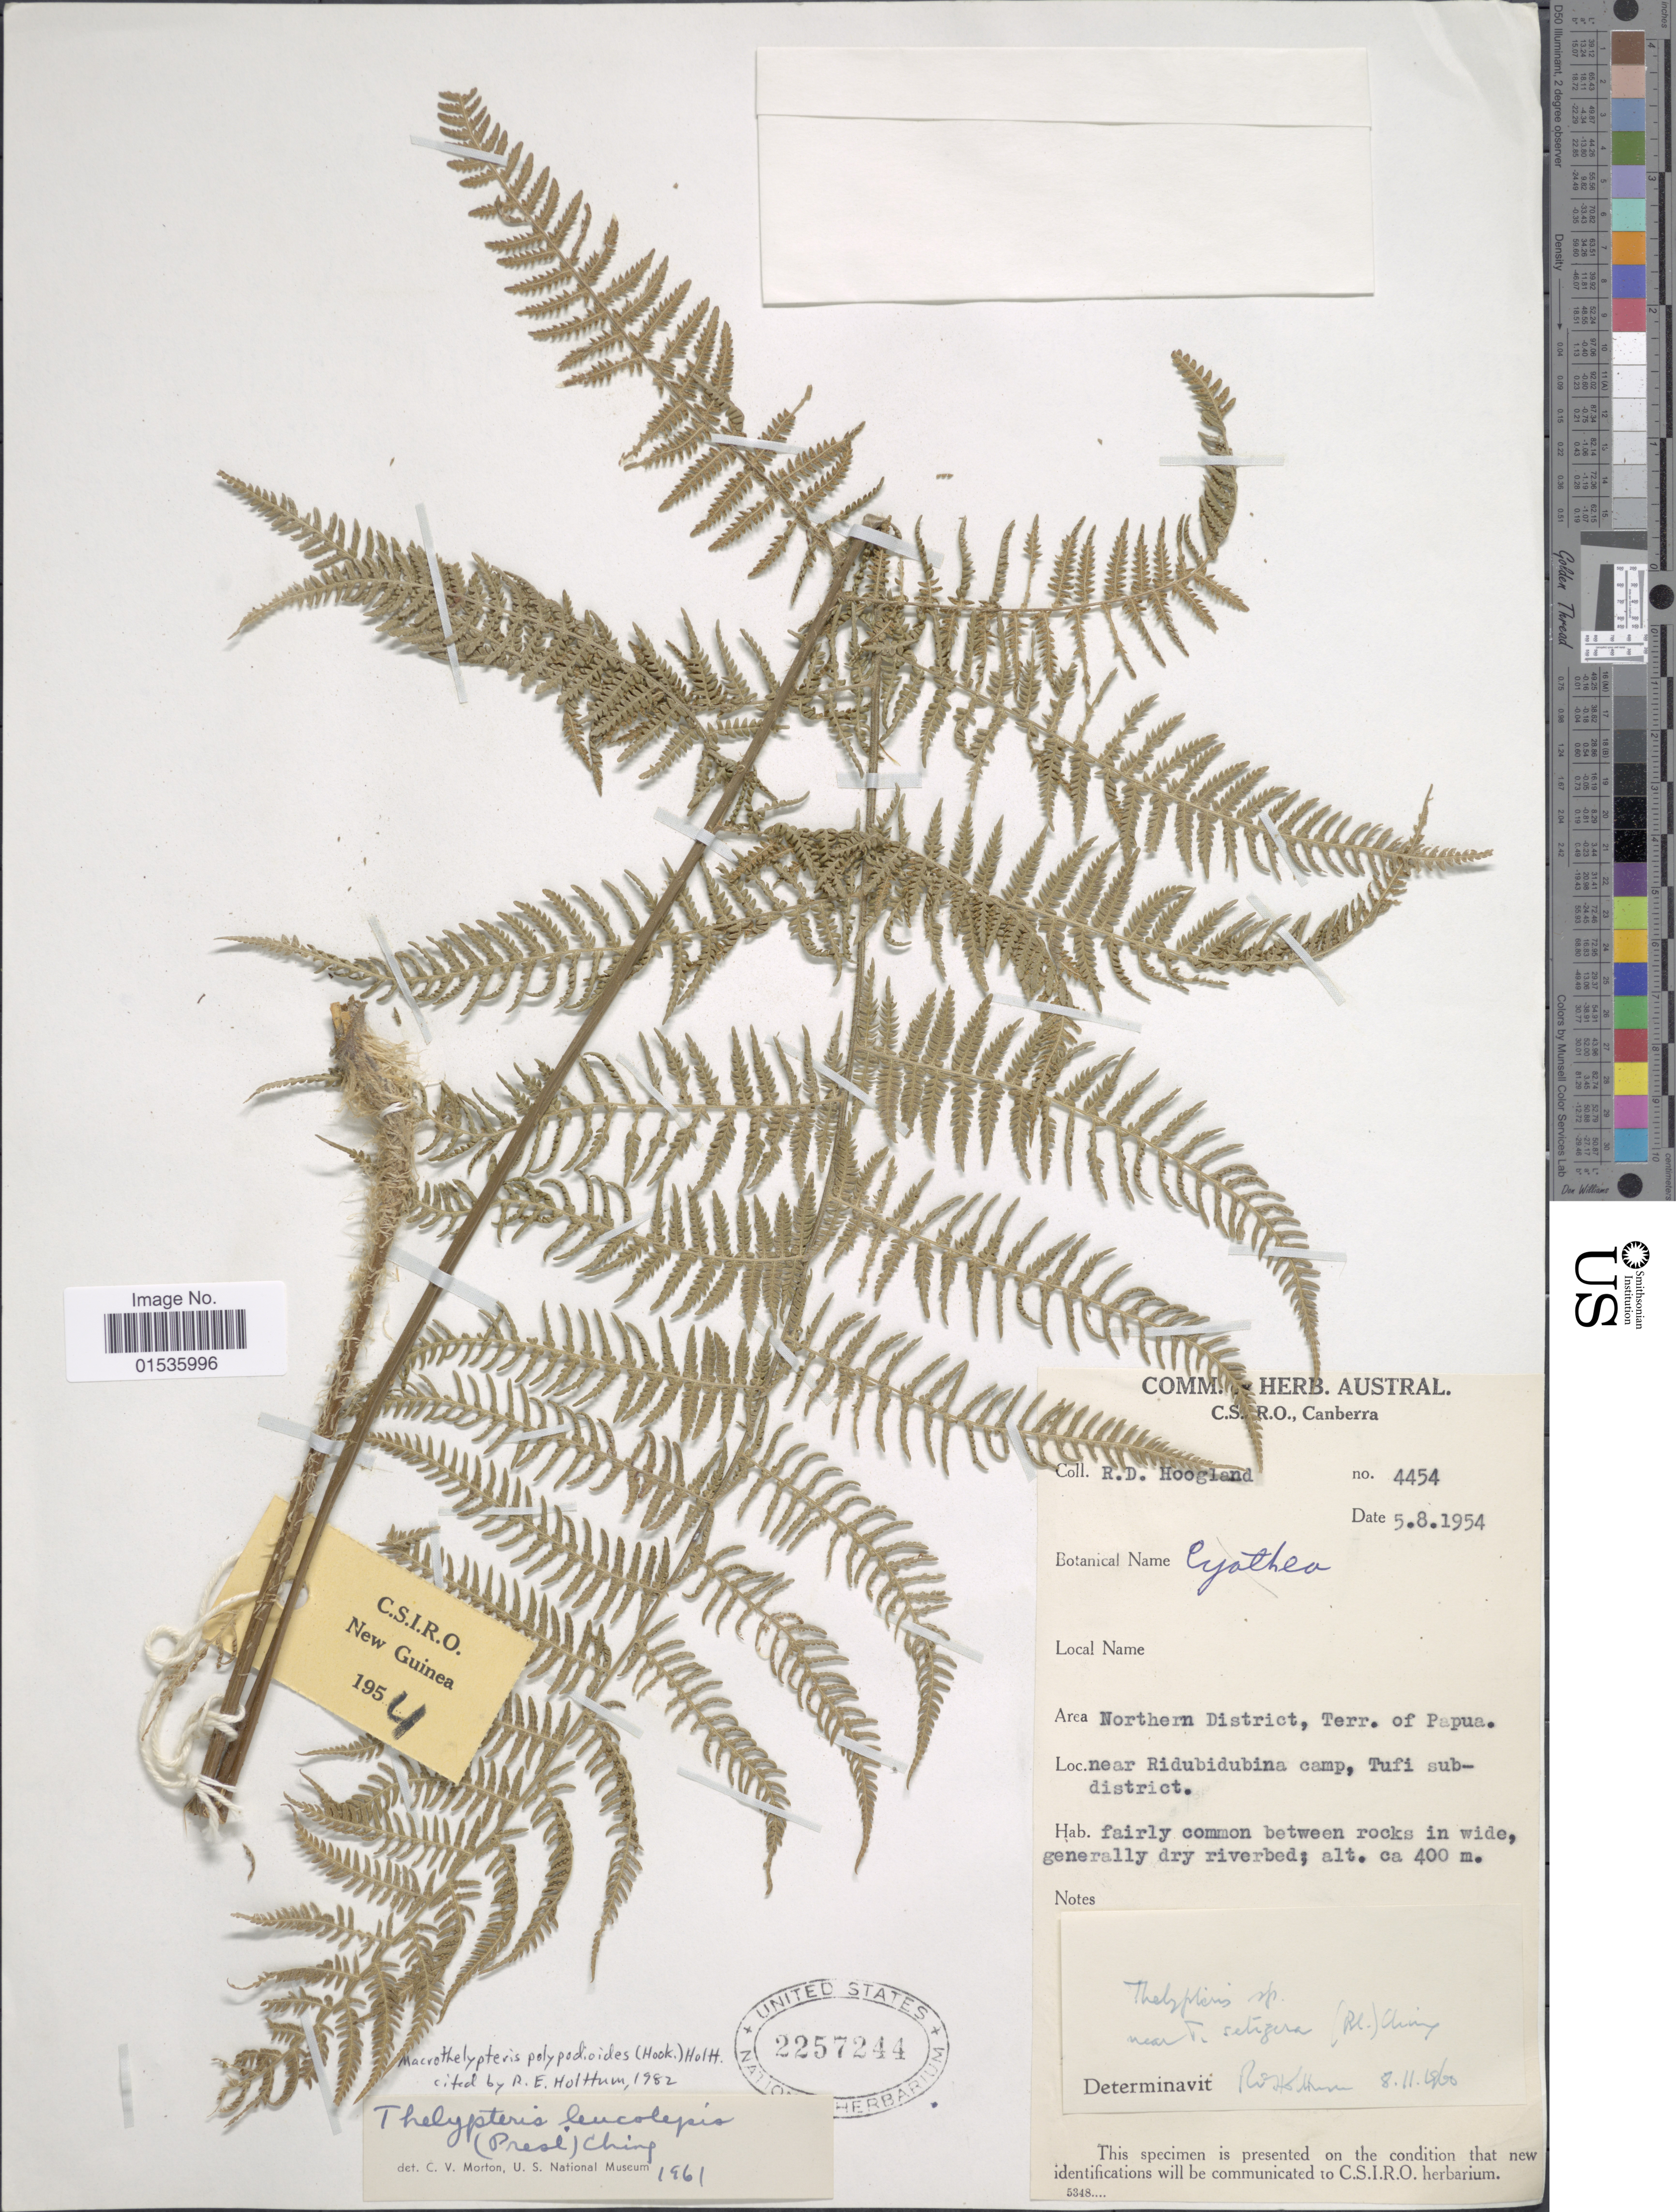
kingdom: Plantae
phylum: Tracheophyta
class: Polypodiopsida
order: Polypodiales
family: Thelypteridaceae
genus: Macrothelypteris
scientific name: Macrothelypteris polypodioides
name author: (Hook.) Holttum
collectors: R. D. Hoogland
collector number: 4454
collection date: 1954-08-05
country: Papua New Guinea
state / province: Northern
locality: Northern District, Terr. of Papua, near Ridubidubina camp, Tufi subdistrict.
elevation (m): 400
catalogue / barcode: US 2257244